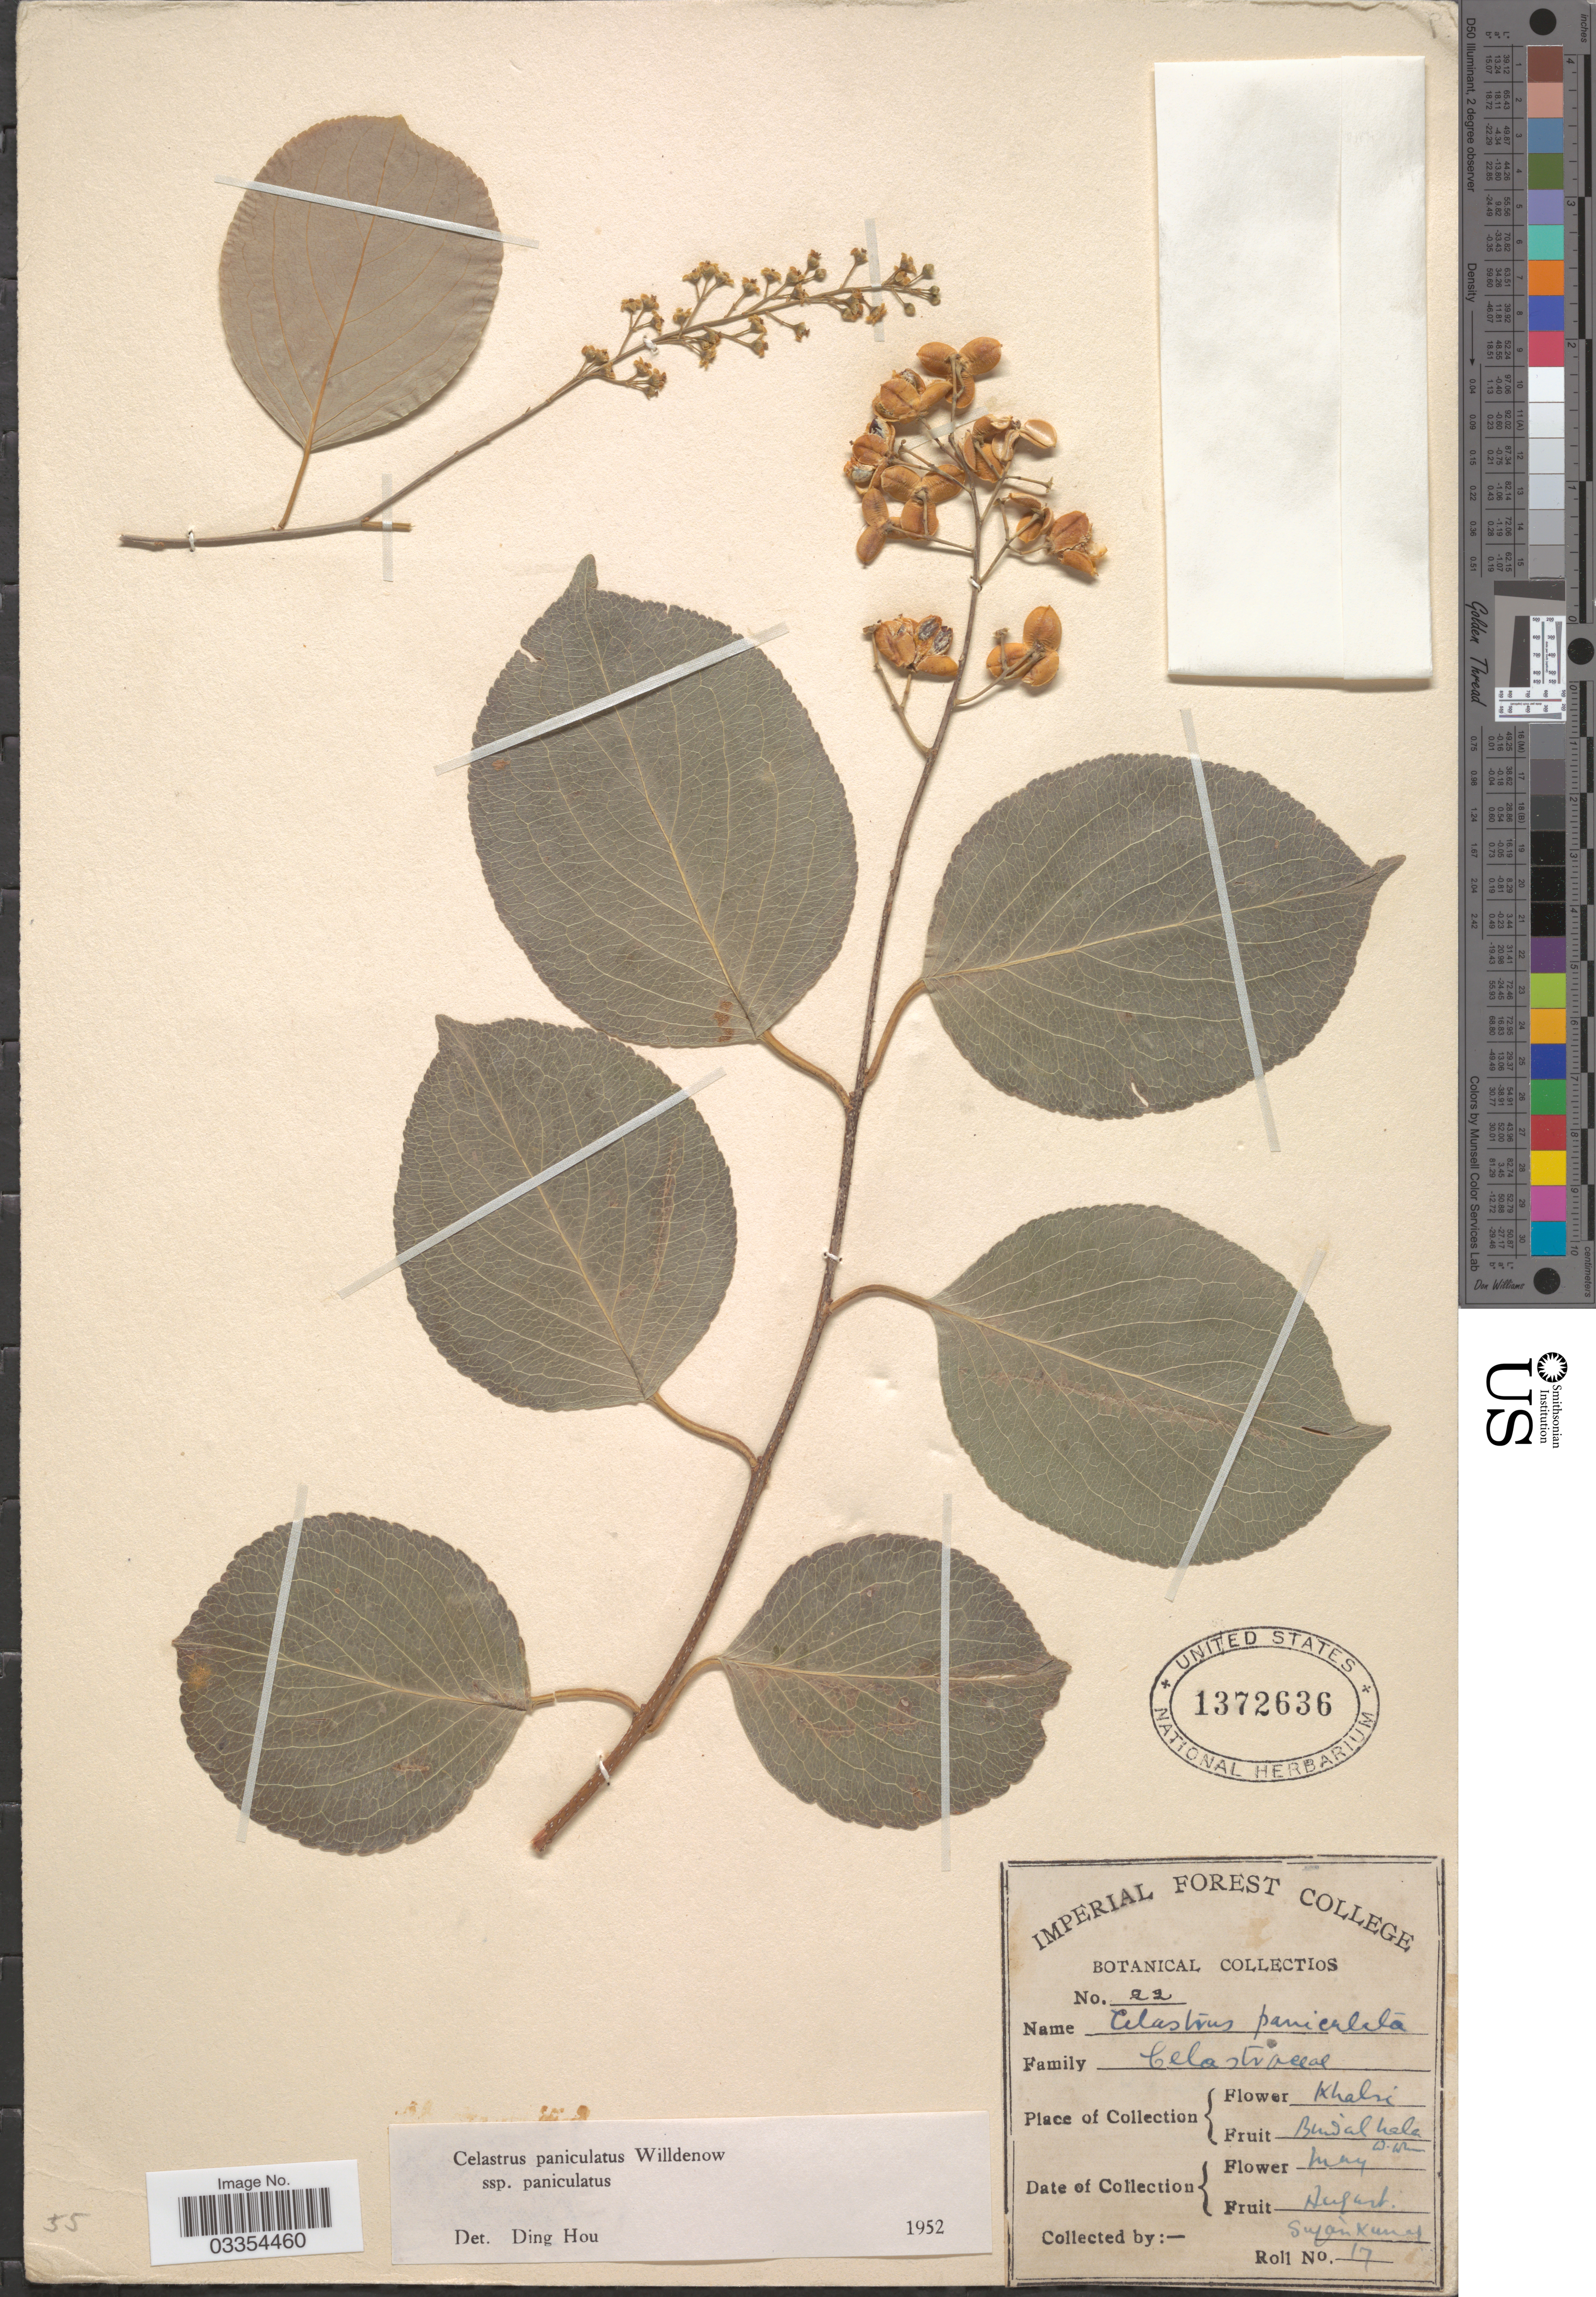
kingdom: Plantae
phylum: Tracheophyta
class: Magnoliopsida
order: Celastrales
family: Celastraceae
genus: Celastrus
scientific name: Celastrus paniculatus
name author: Willd.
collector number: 22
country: India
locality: Khalsi, Budalkala [interpreted].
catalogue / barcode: US 1372636